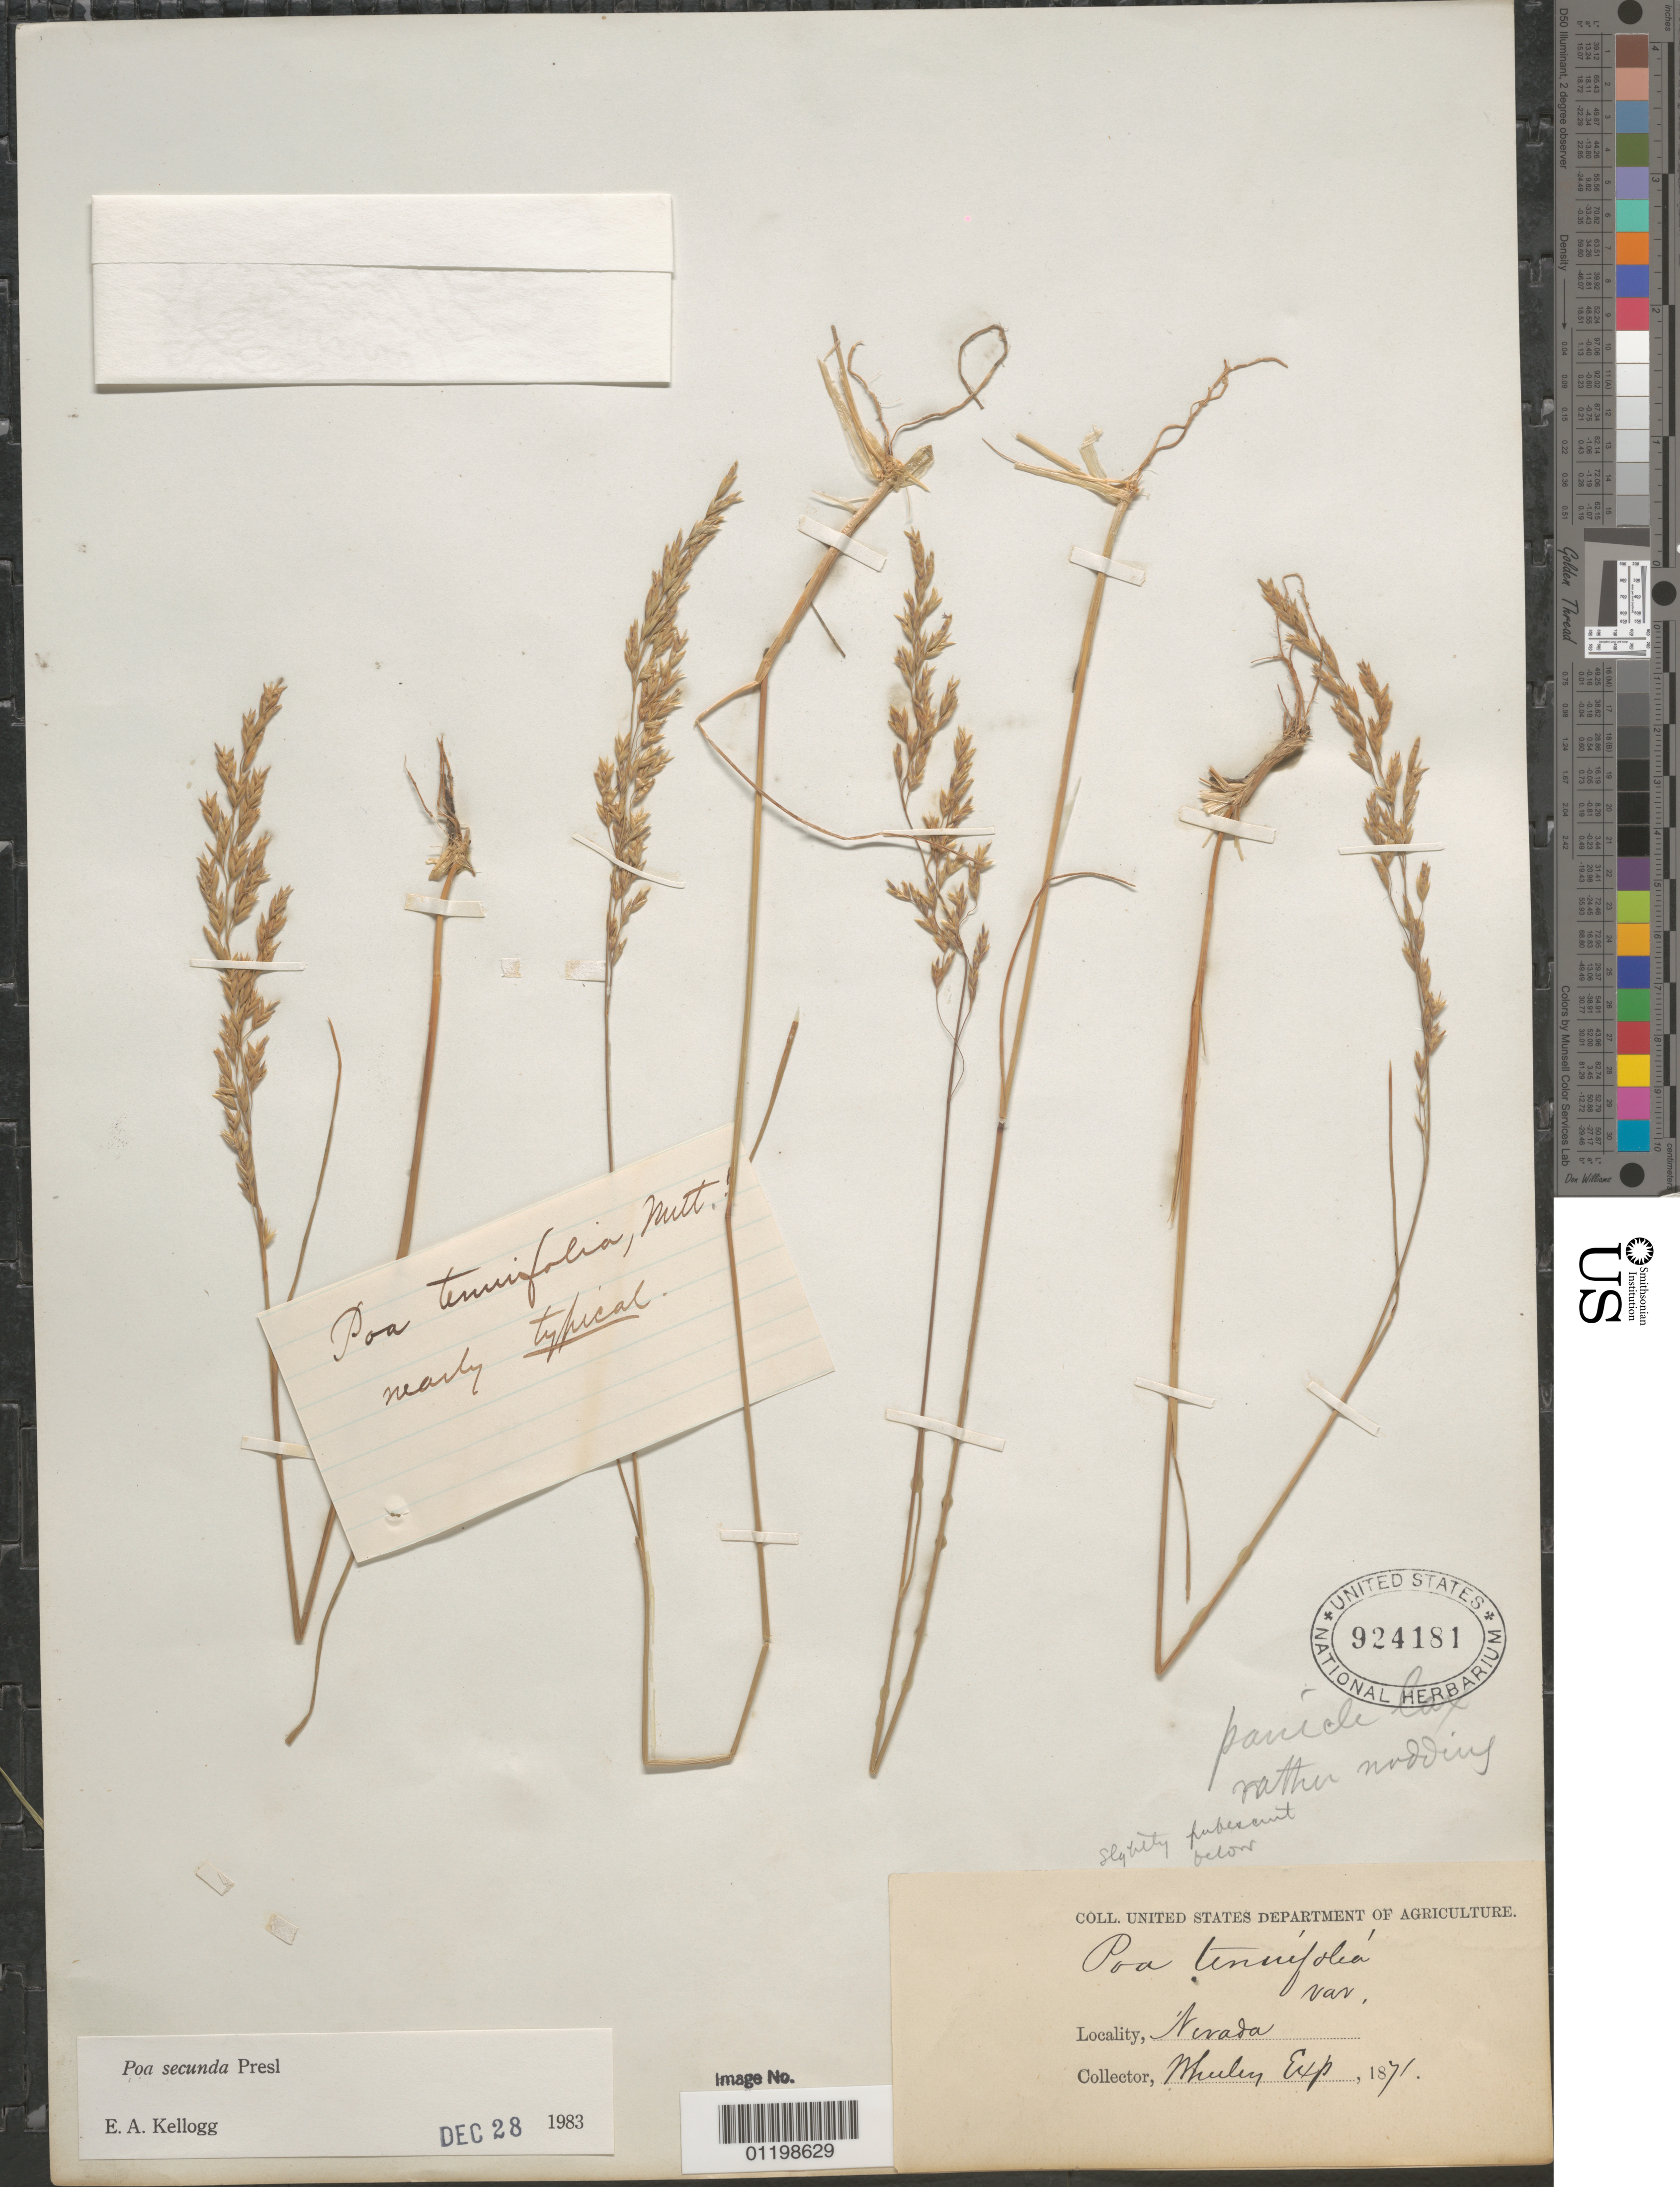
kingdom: Plantae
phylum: Tracheophyta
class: Liliopsida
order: Poales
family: Poaceae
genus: Poa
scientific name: Poa secunda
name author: J. Presl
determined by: Kellogg, E. A.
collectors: -- Wheeler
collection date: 1871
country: United States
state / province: Nevada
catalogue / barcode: US 924181